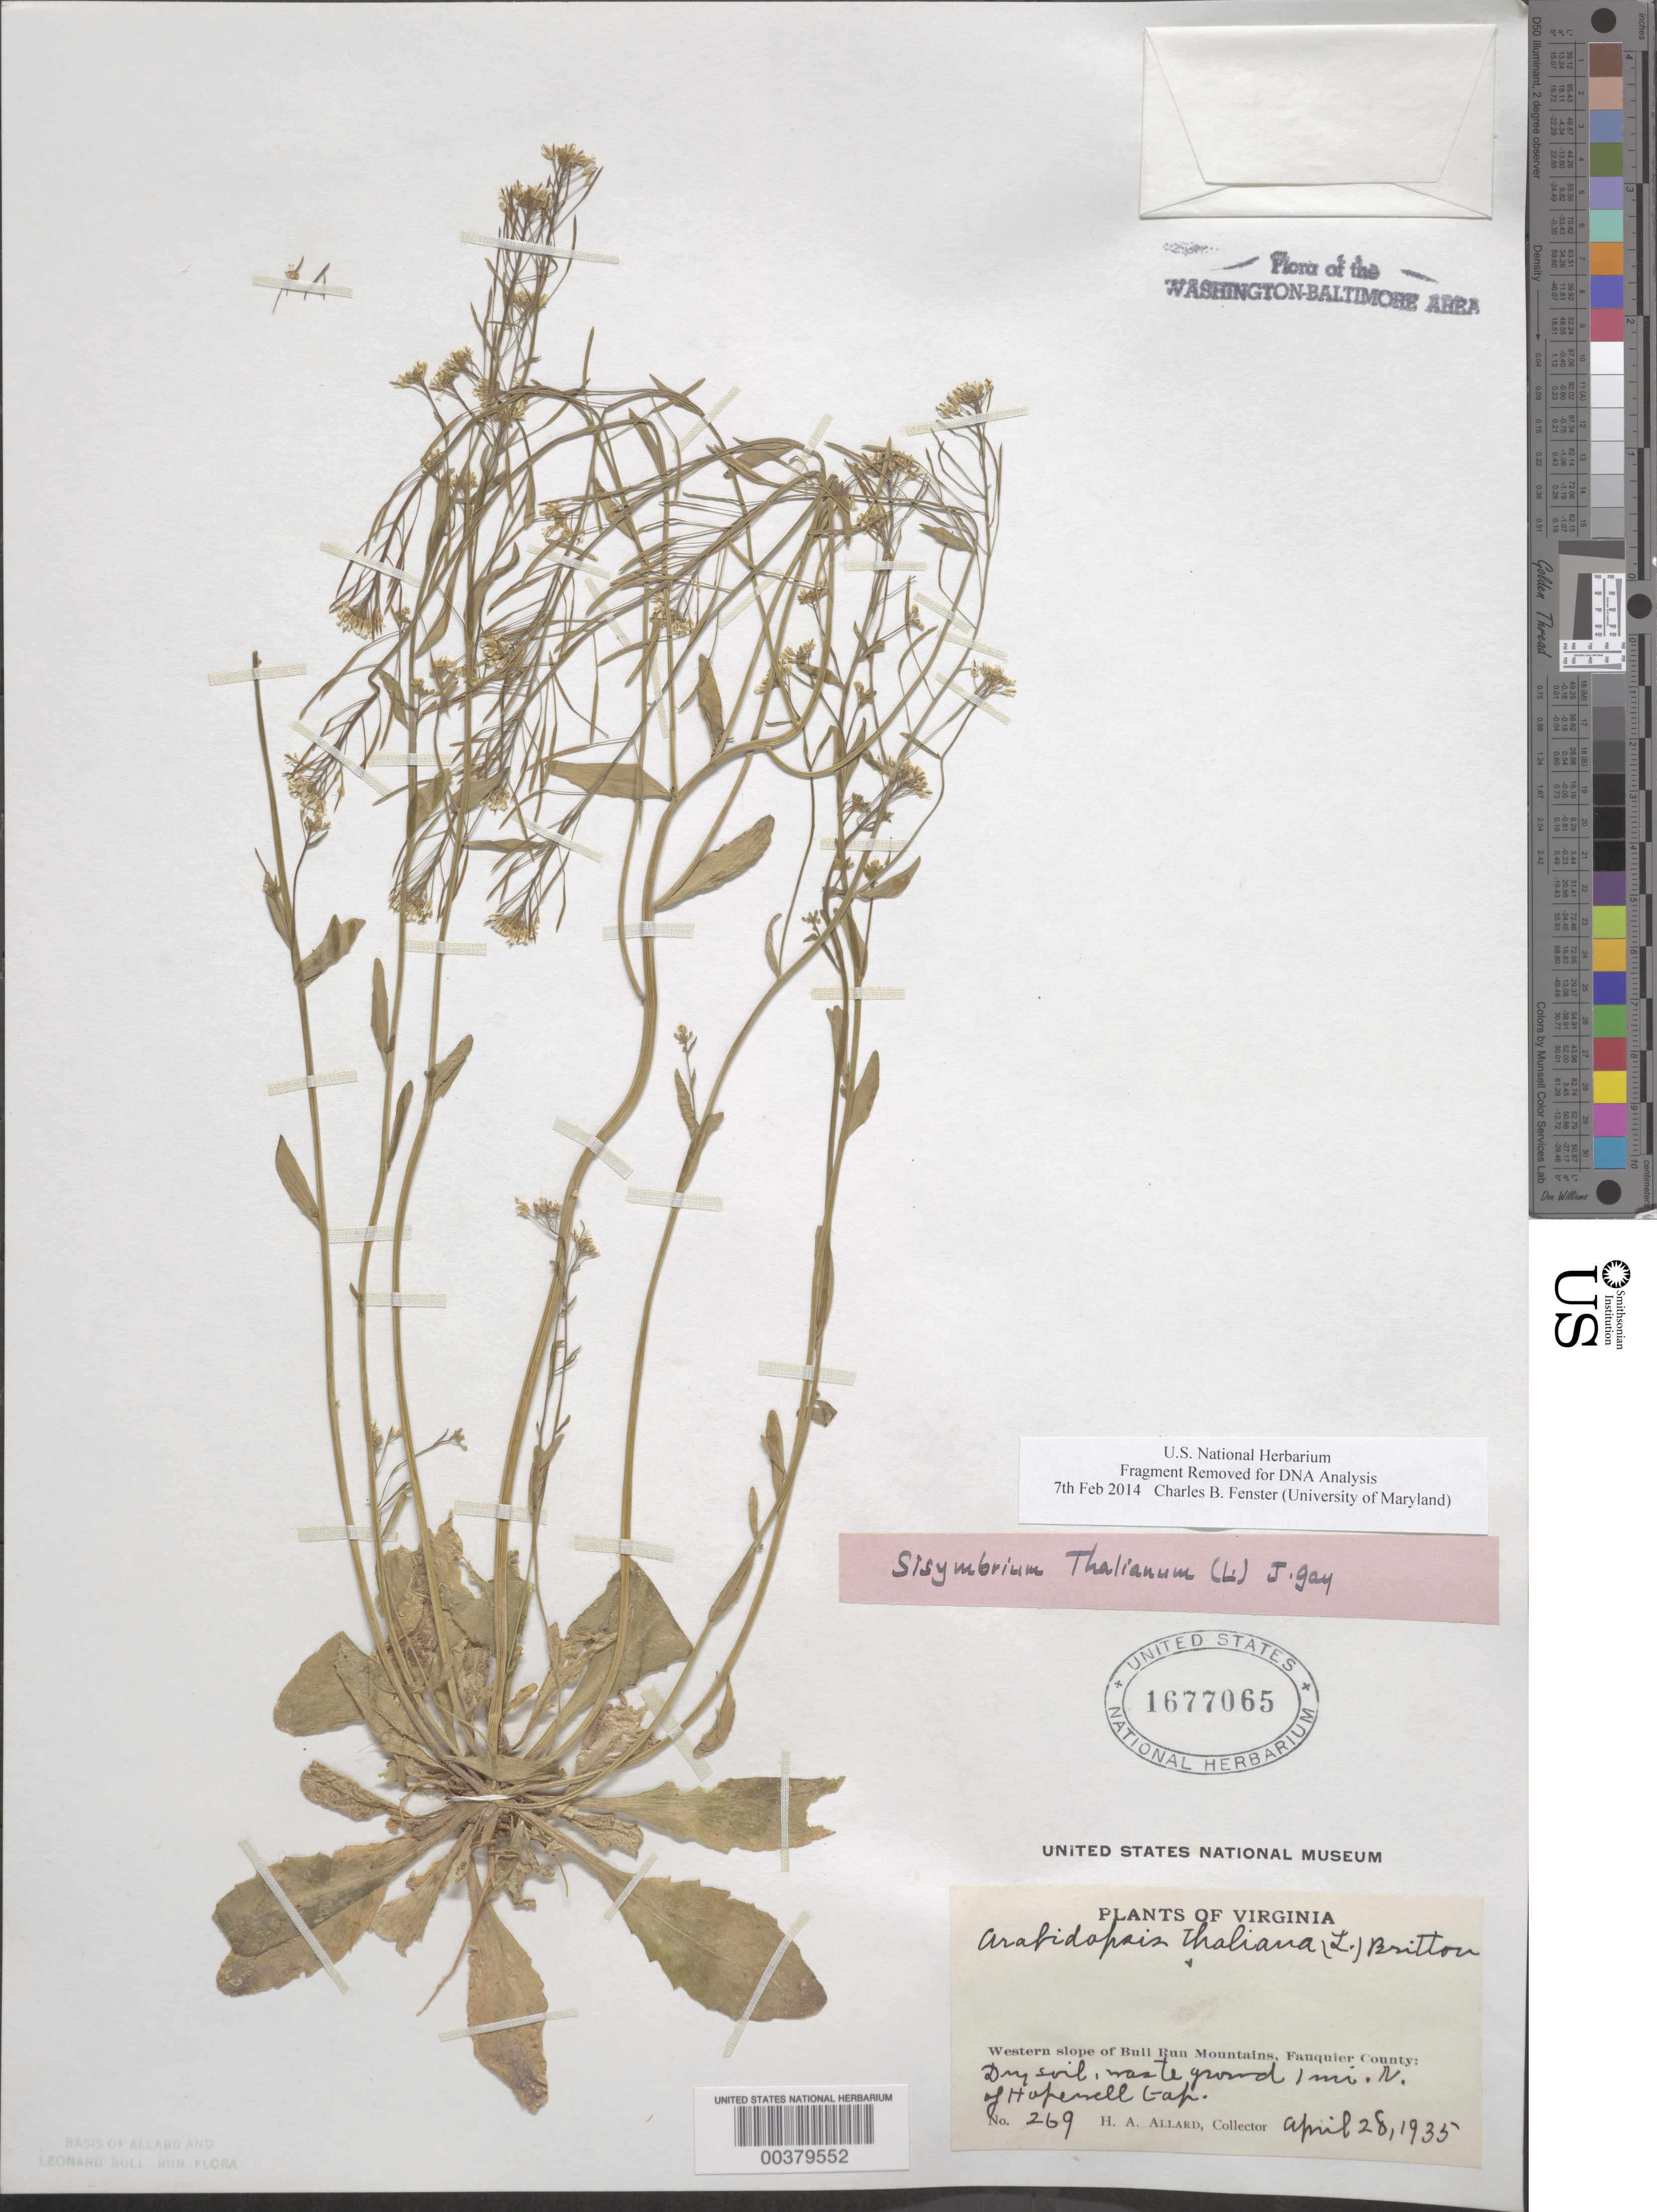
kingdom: Plantae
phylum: Tracheophyta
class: Magnoliopsida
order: Brassicales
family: Brassicaceae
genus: Arabidopsis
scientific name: Arabidopsis thaliana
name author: (L.) Heynh.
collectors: H. A. Allard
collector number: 269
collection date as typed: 28 Apr 1935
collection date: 1935-04-28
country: United States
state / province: Virginia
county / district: Fauquier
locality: North of Hopewell Gap, W slope of Bull Run Mts Bull Run Mts.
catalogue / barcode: US 1677065